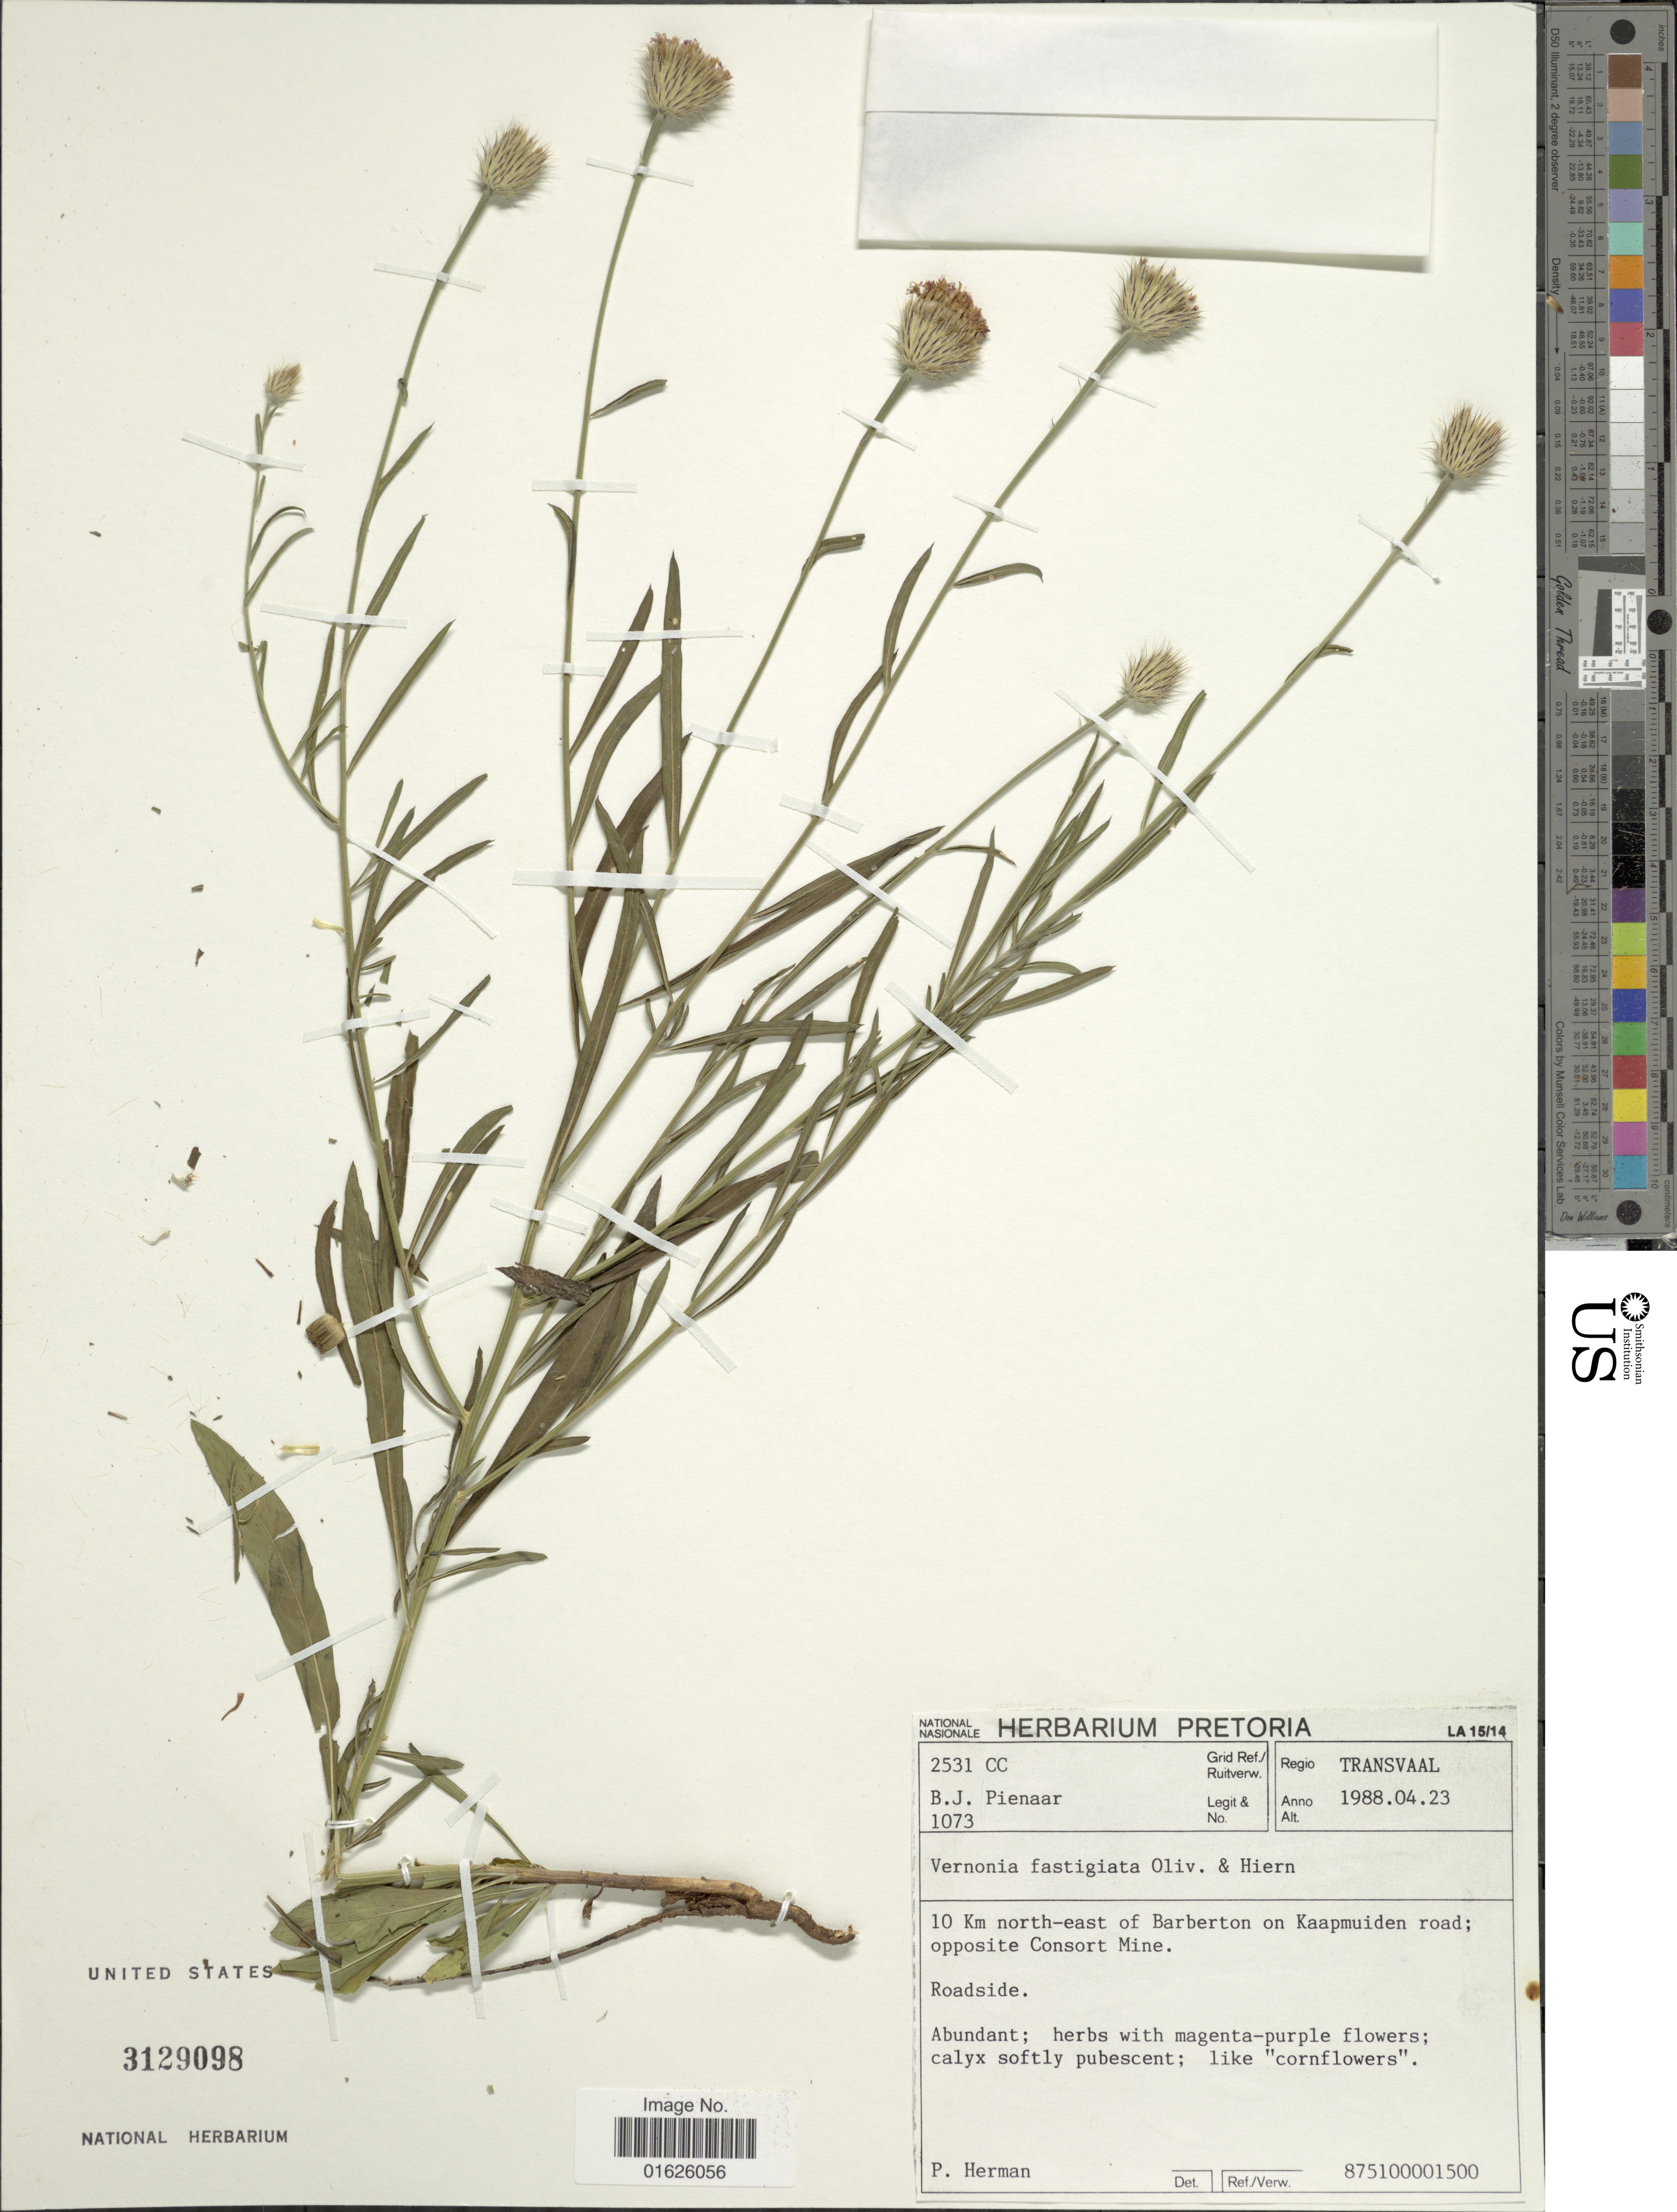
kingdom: Plantae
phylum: Tracheophyta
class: Magnoliopsida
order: Asterales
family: Asteraceae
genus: Parapolydora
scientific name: Parapolydora fastigiata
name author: (Oliv. & Hiern in Oliv.) H. Rob.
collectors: B. Pienaar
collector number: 1073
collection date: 1988-04-23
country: South Africa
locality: Transvaal,10 km north - east of Barberton on Kaapmuiden road, opposite Consort Mine.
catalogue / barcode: US 3129098